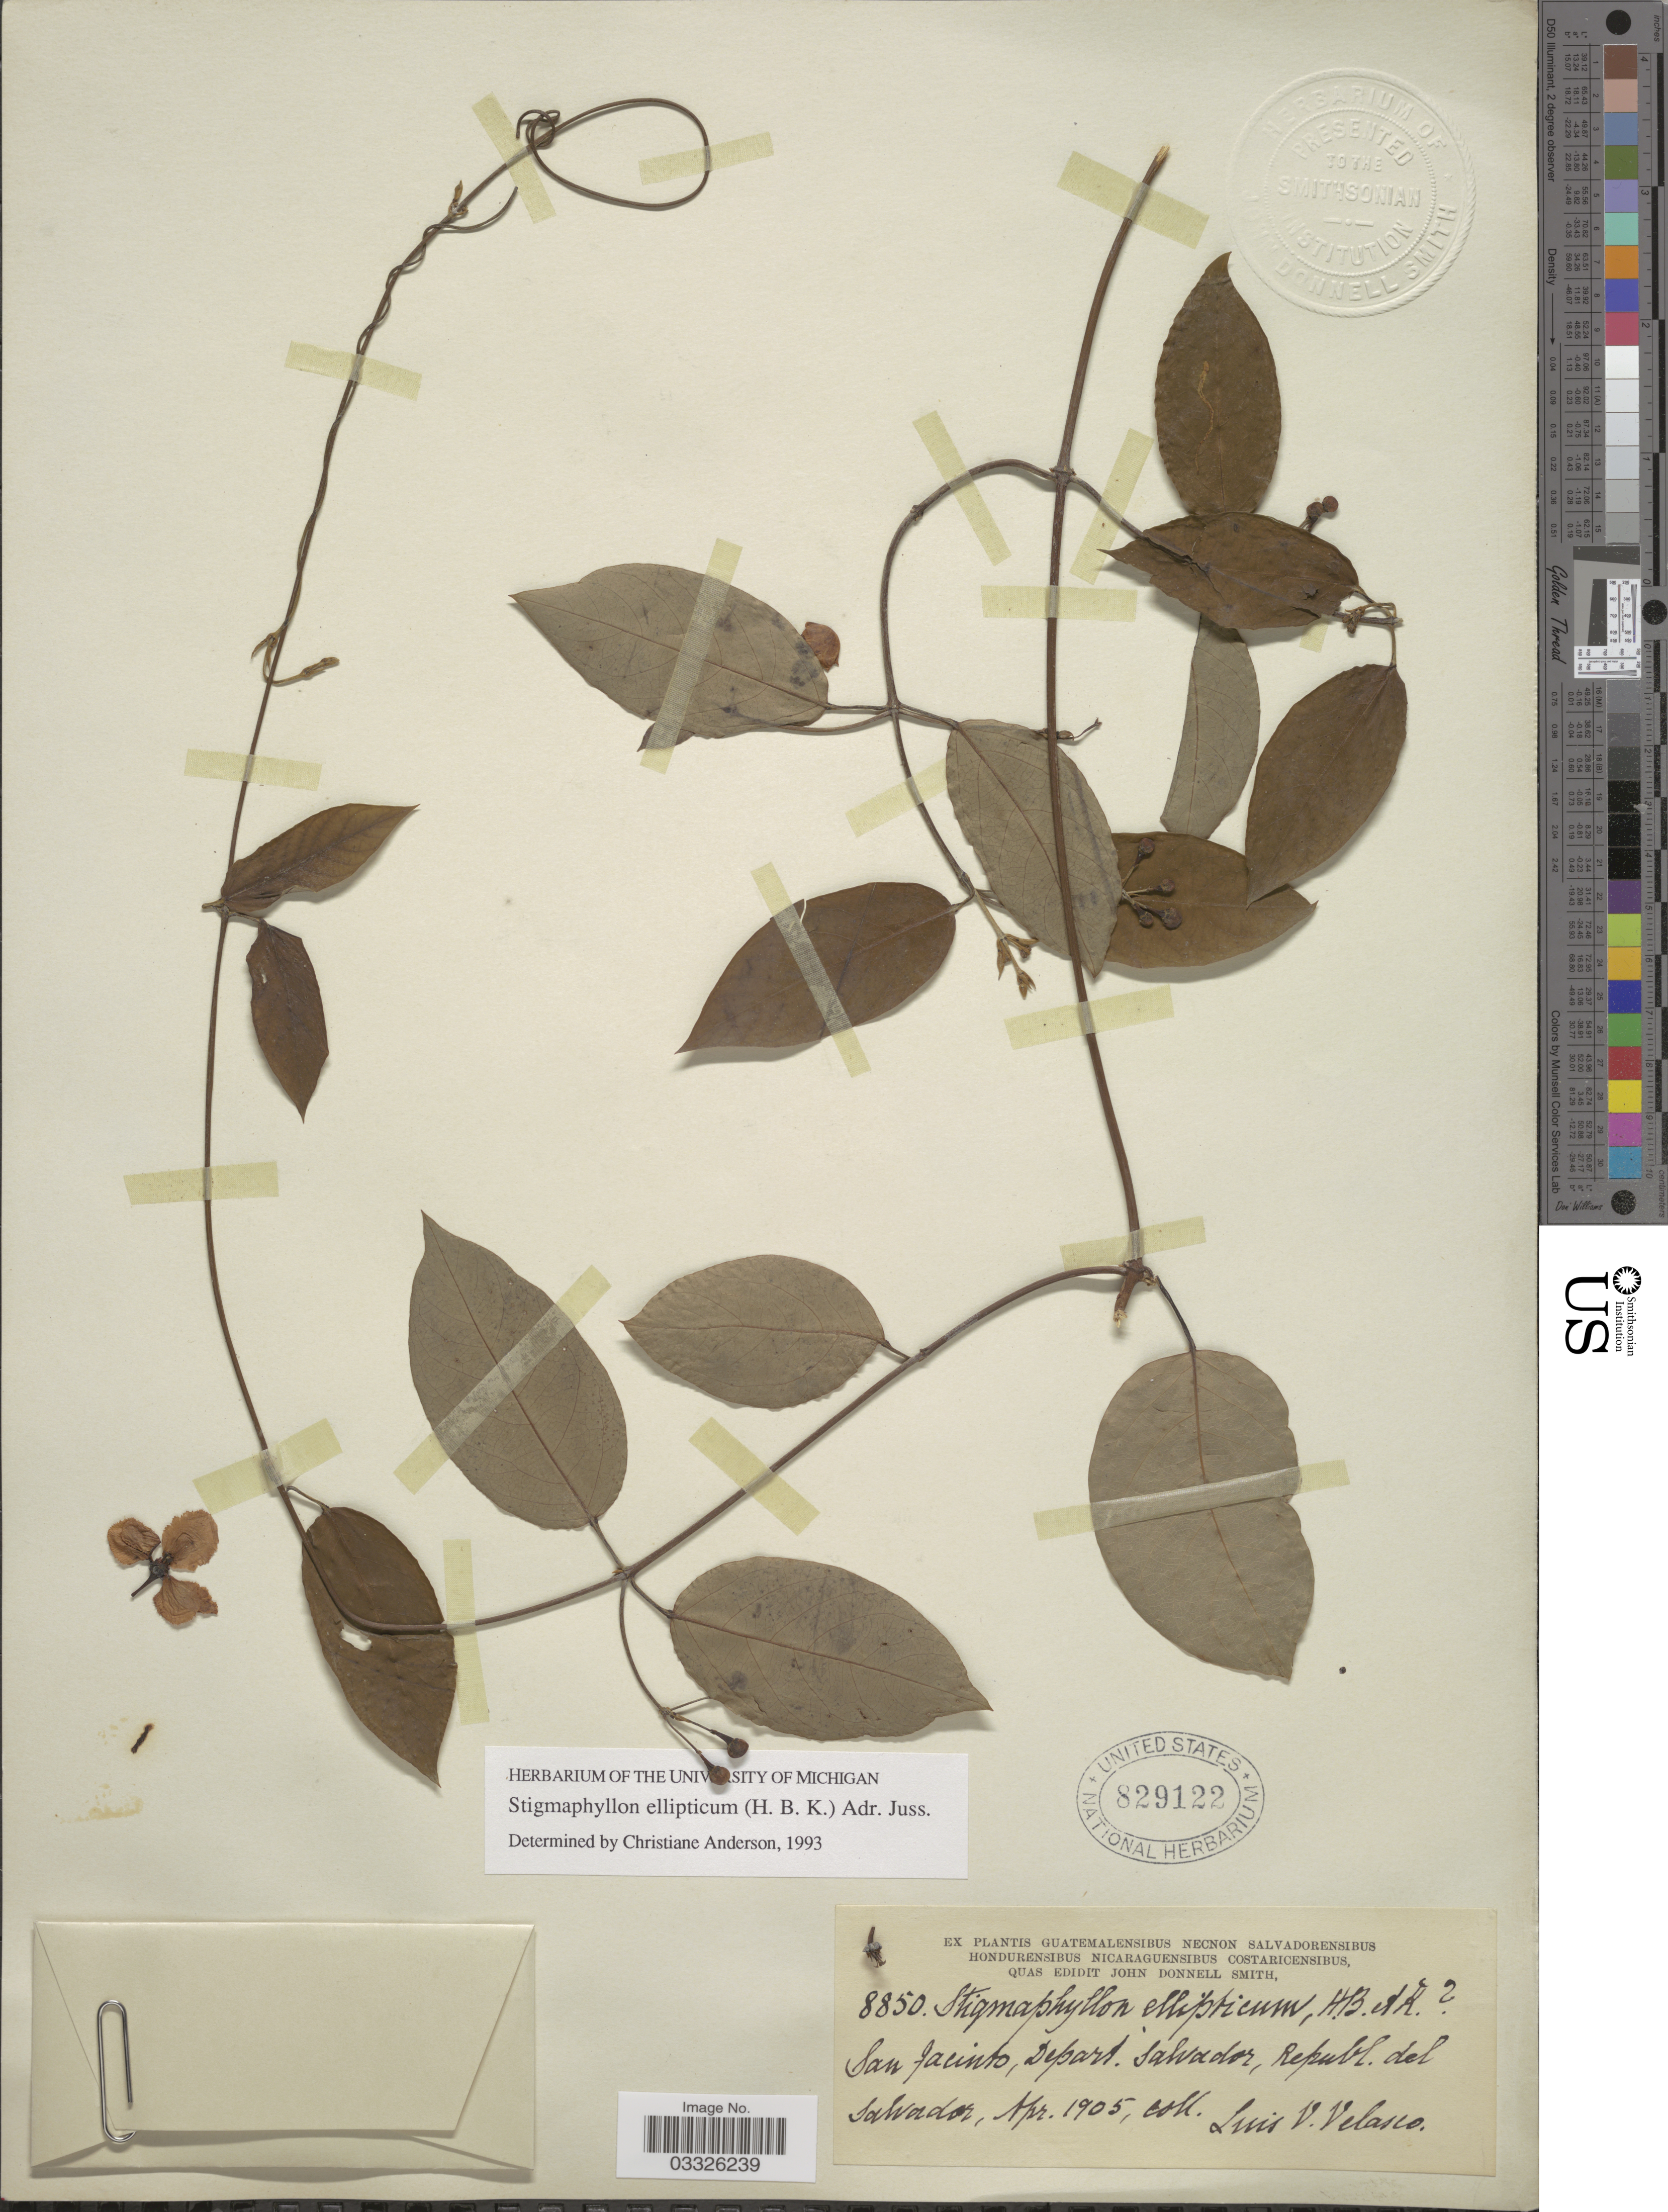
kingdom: Plantae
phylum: Tracheophyta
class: Magnoliopsida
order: Malpighiales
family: Malpighiaceae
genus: Stigmaphyllon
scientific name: Stigmaphyllon ellipticum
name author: (Kunth) A. Juss.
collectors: L. Velasco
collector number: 8850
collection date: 1905-04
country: El Salvador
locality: San Jacinto, Depart. Salvador, Republ. del Salvador.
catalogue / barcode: US 829122